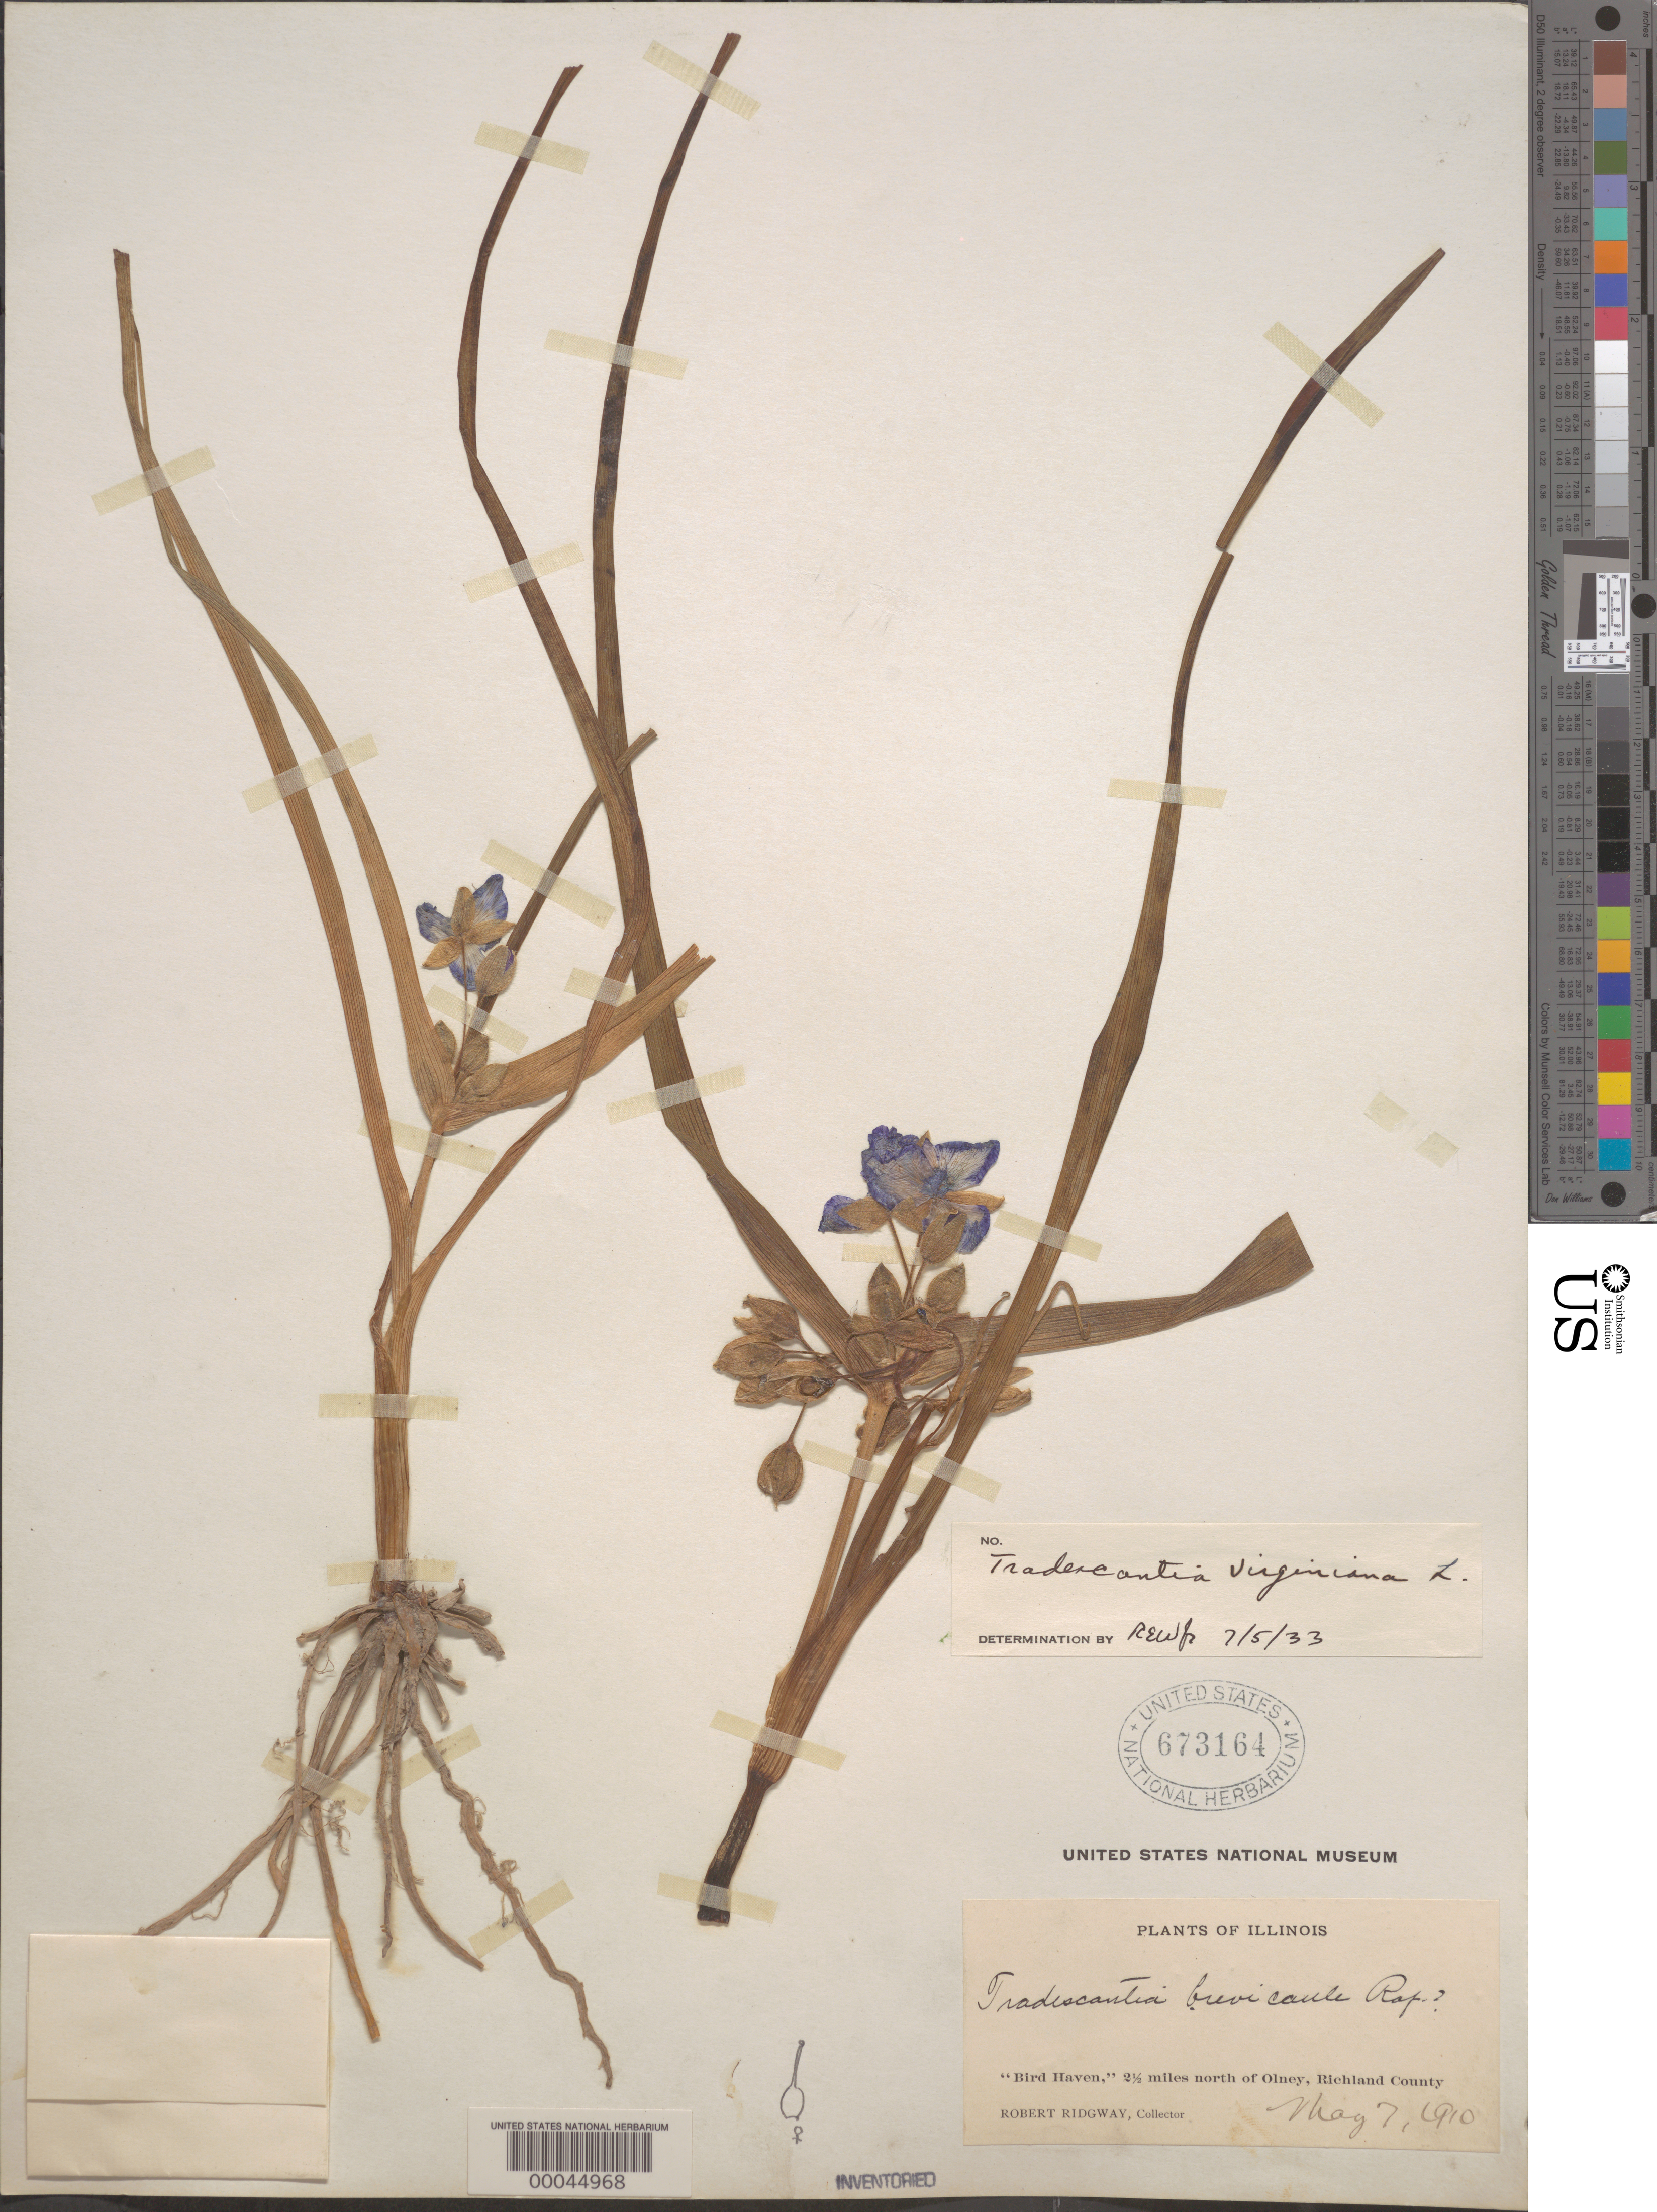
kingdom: Plantae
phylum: Tracheophyta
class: Liliopsida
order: Commelinales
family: Commelinaceae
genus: Tradescantia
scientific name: Tradescantia virginiana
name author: L.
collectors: R. Ridgway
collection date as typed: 07 May 1910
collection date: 1910-05-07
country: United States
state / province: Illinois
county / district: Richland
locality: N of olney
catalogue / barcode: US 673164